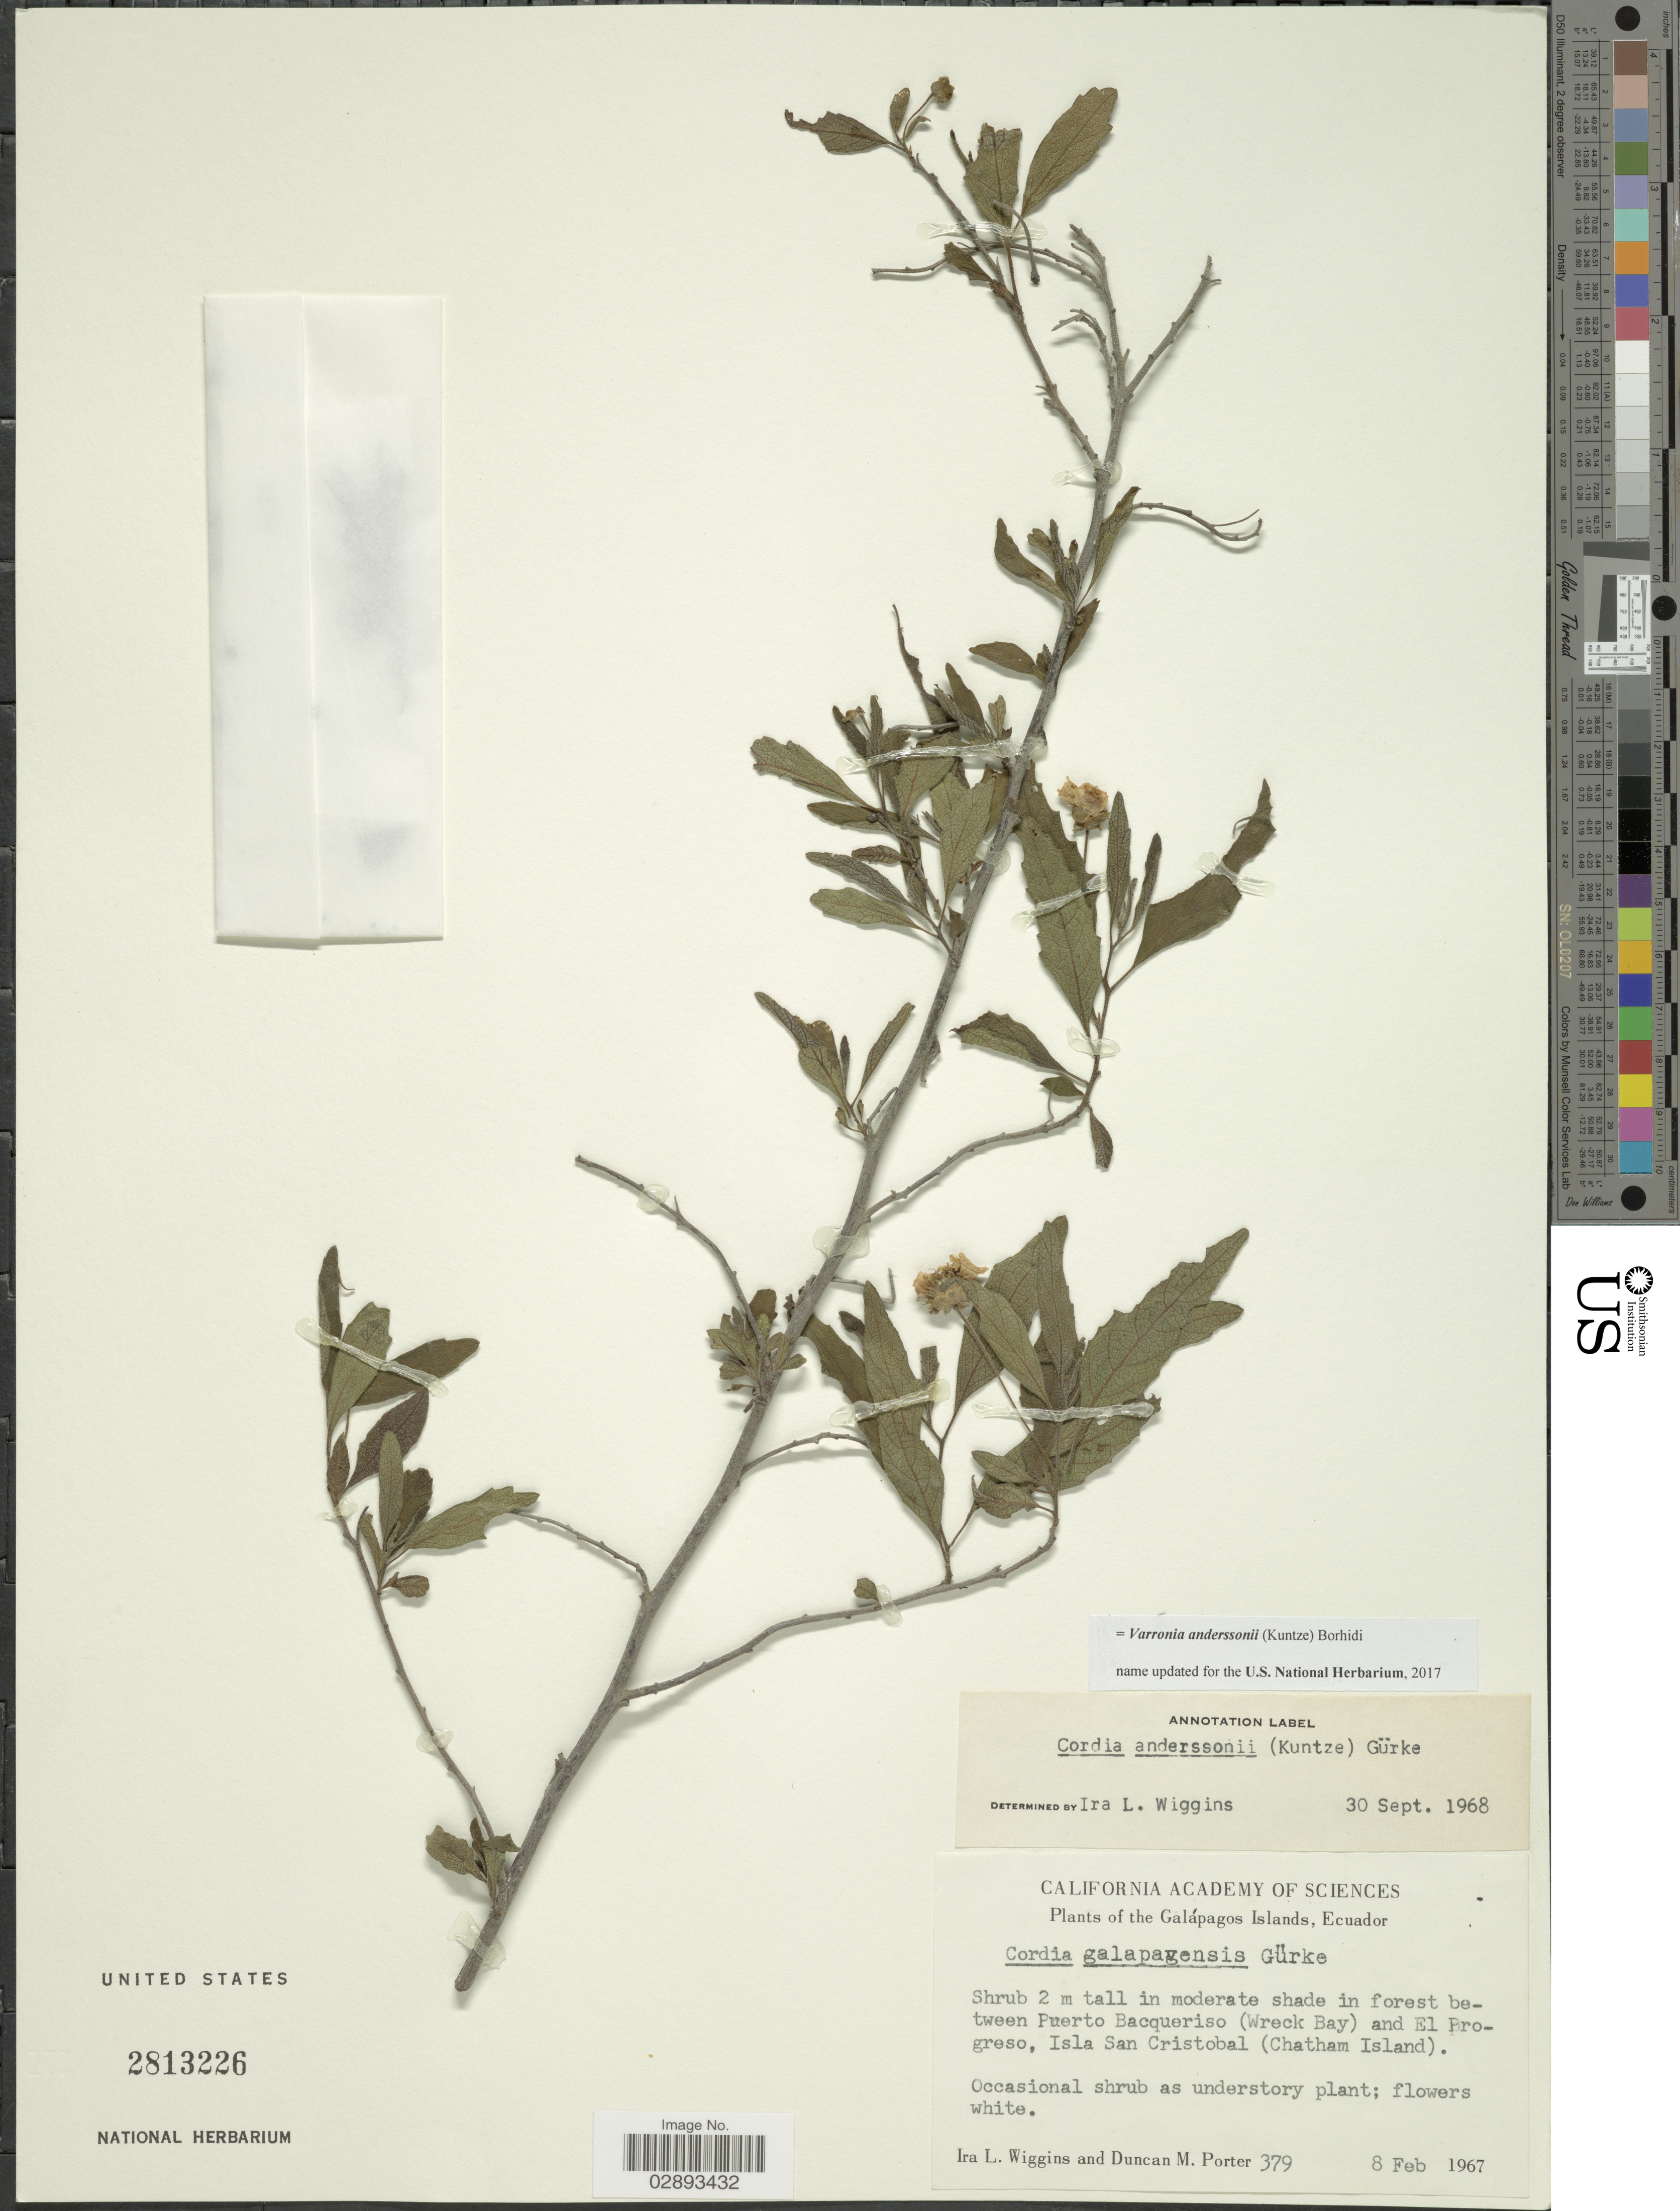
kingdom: Plantae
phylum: Tracheophyta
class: Magnoliopsida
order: Boraginales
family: Cordiaceae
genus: Varronia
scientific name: Varronia anderssonii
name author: (Kuntze) Borhidi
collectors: I. L. Wiggins & D. Porter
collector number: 379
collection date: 1967-02-08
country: Ecuador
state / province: Colón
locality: The Galápagos Islands, Ecuador, in forest between Puerto Bacqueriso (Wreck Bay) and El Progreso, Isla San Cristobal (Chatham Island).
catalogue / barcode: US 2813226